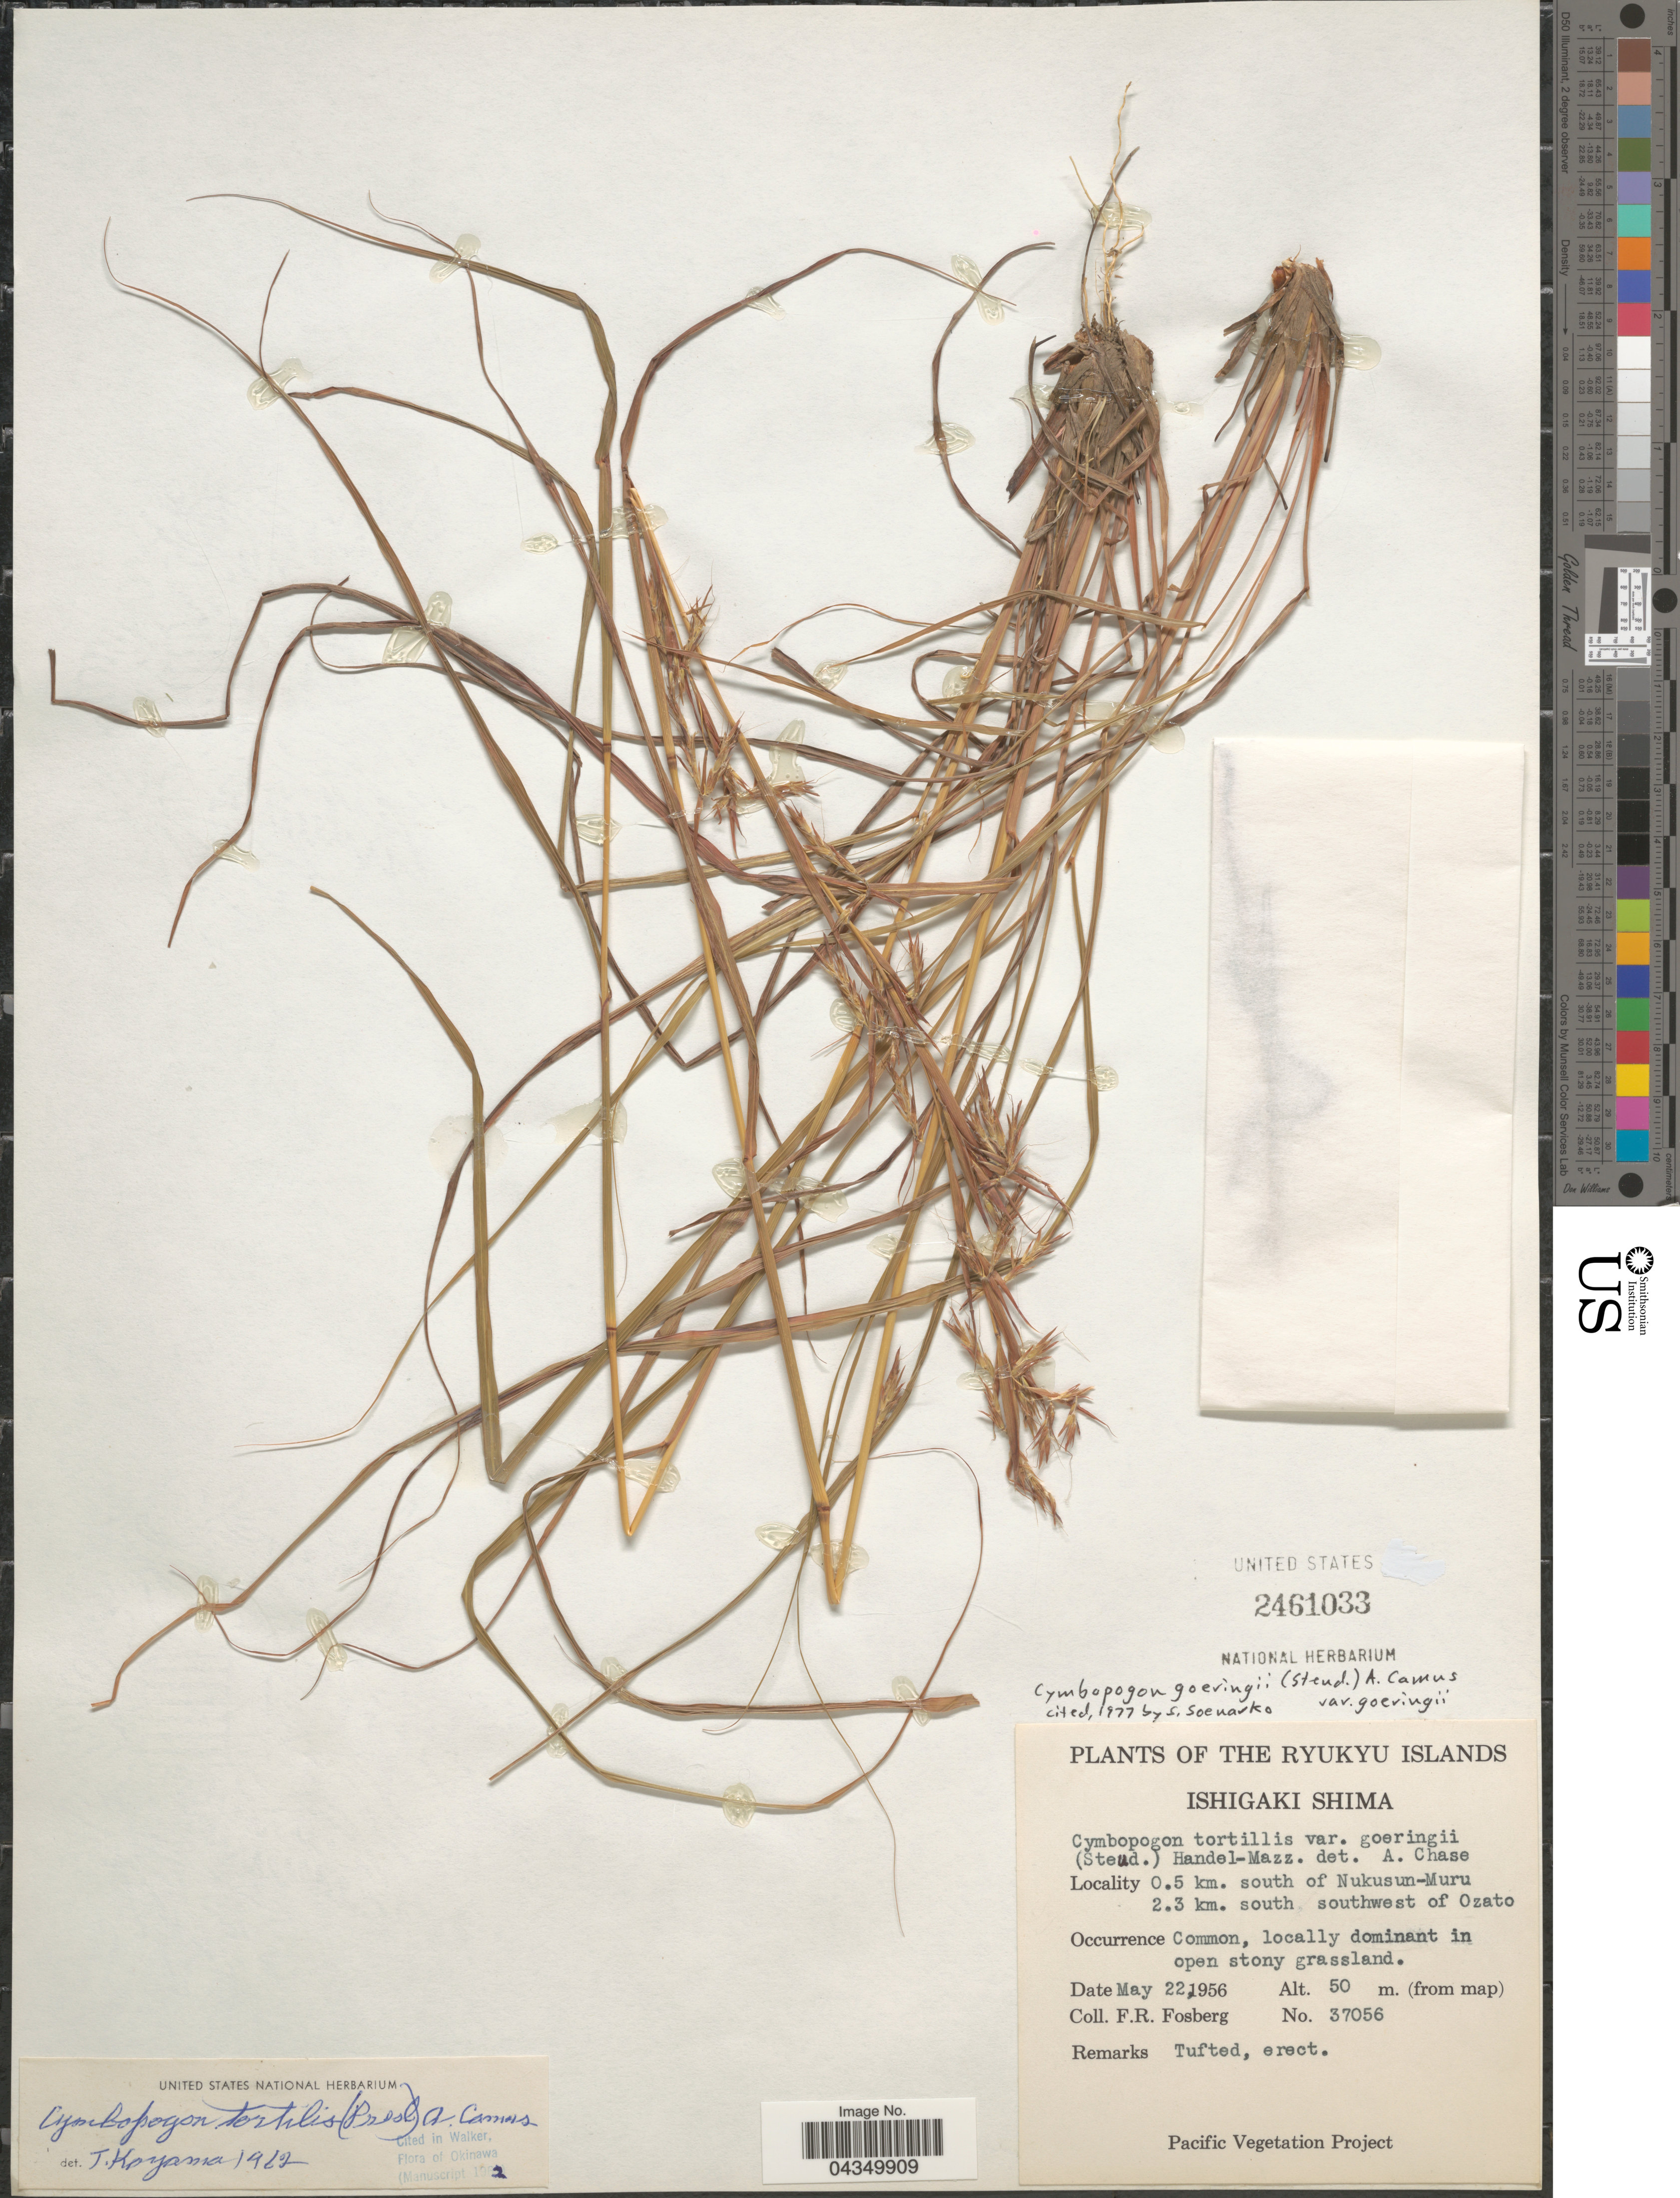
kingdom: Plantae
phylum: Tracheophyta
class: Liliopsida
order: Poales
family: Poaceae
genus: Cymbopogon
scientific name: Cymbopogon goeringii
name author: A. Camus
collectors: F. R. Fosberg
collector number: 37056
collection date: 1956-05-22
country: Japan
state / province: Okinawa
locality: The Ryukyu Islands. Ishigaki Shima. 0.5 km. south of Nukusun-Muru 2.3 km. south southwest of Ozato.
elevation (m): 50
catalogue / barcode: US 2461033